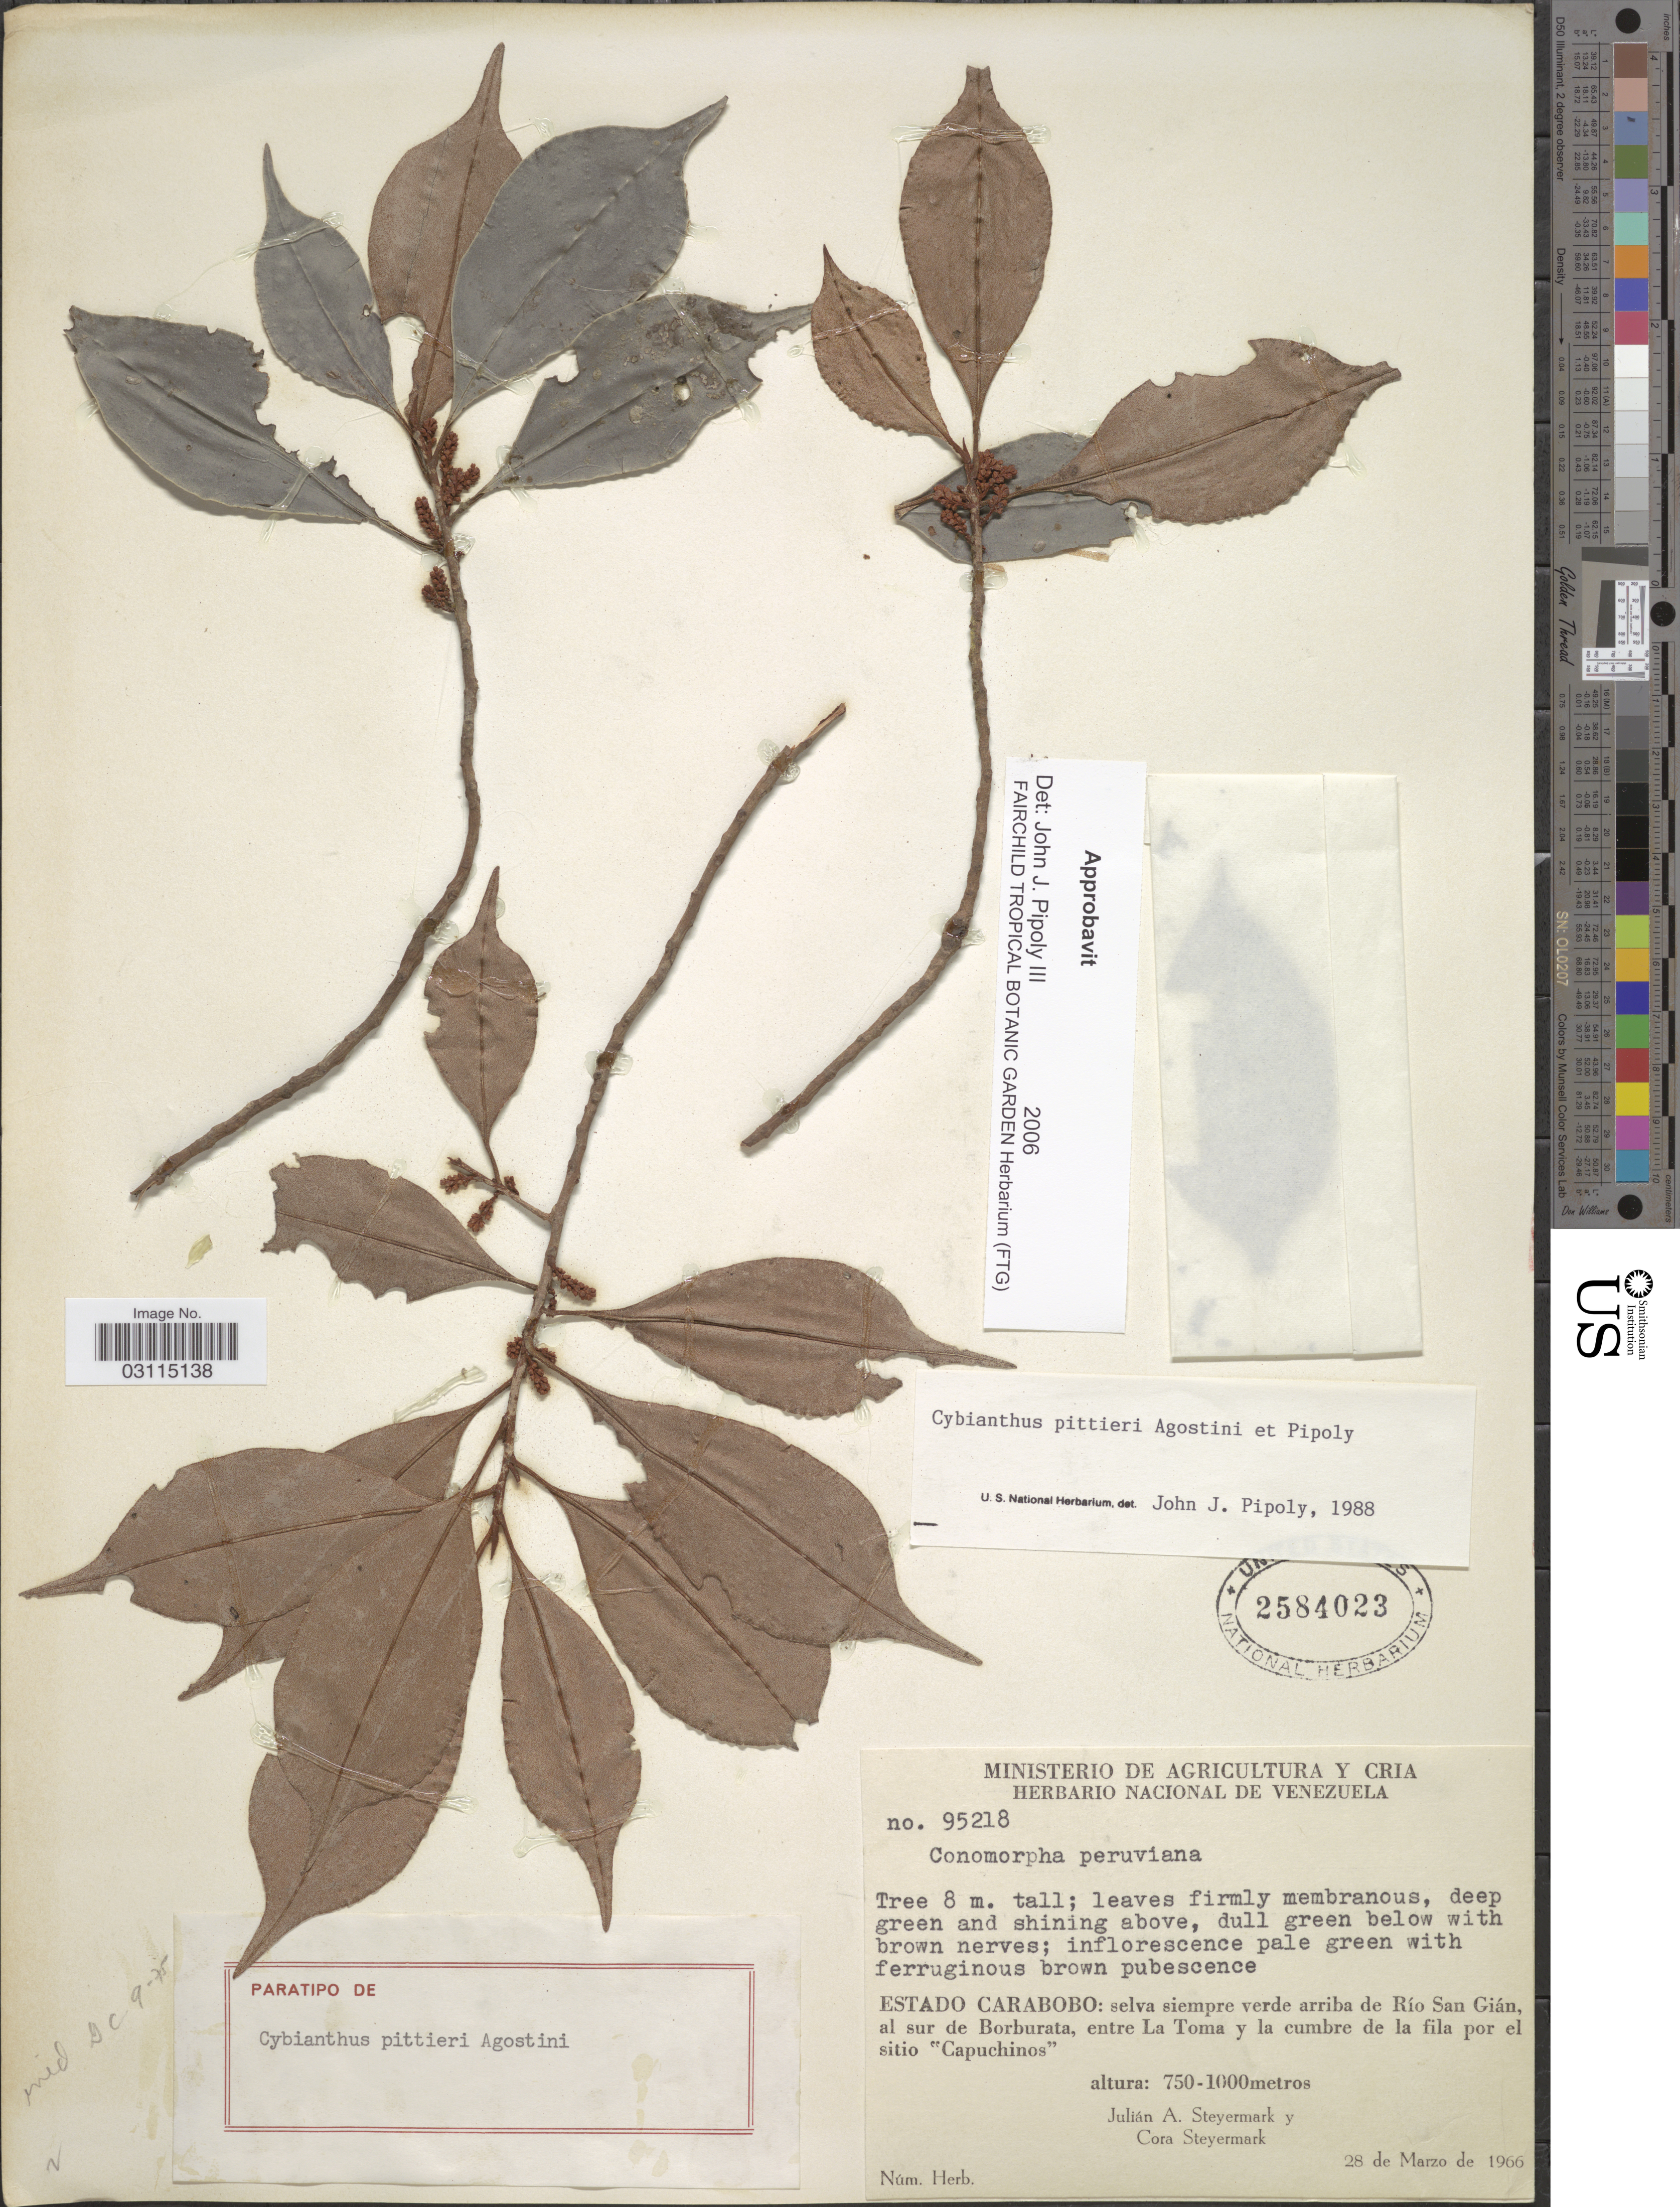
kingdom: Plantae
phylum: Tracheophyta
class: Magnoliopsida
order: Ericales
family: Primulaceae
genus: Cybianthus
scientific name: Cybianthus pittieri G. Agostini & Pipoly, ined.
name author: G. Agostini & Pipoly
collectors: J. Steyermark & C. Steyermark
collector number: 95218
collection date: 1966-03-28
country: Venezuela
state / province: Carabobo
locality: Selva siempre verde arriba de Río San Gián, al sur de Borburata, entre La Toma y la cumbre de la fila por el sitio "Capuchinos".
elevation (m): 750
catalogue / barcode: US 2584023